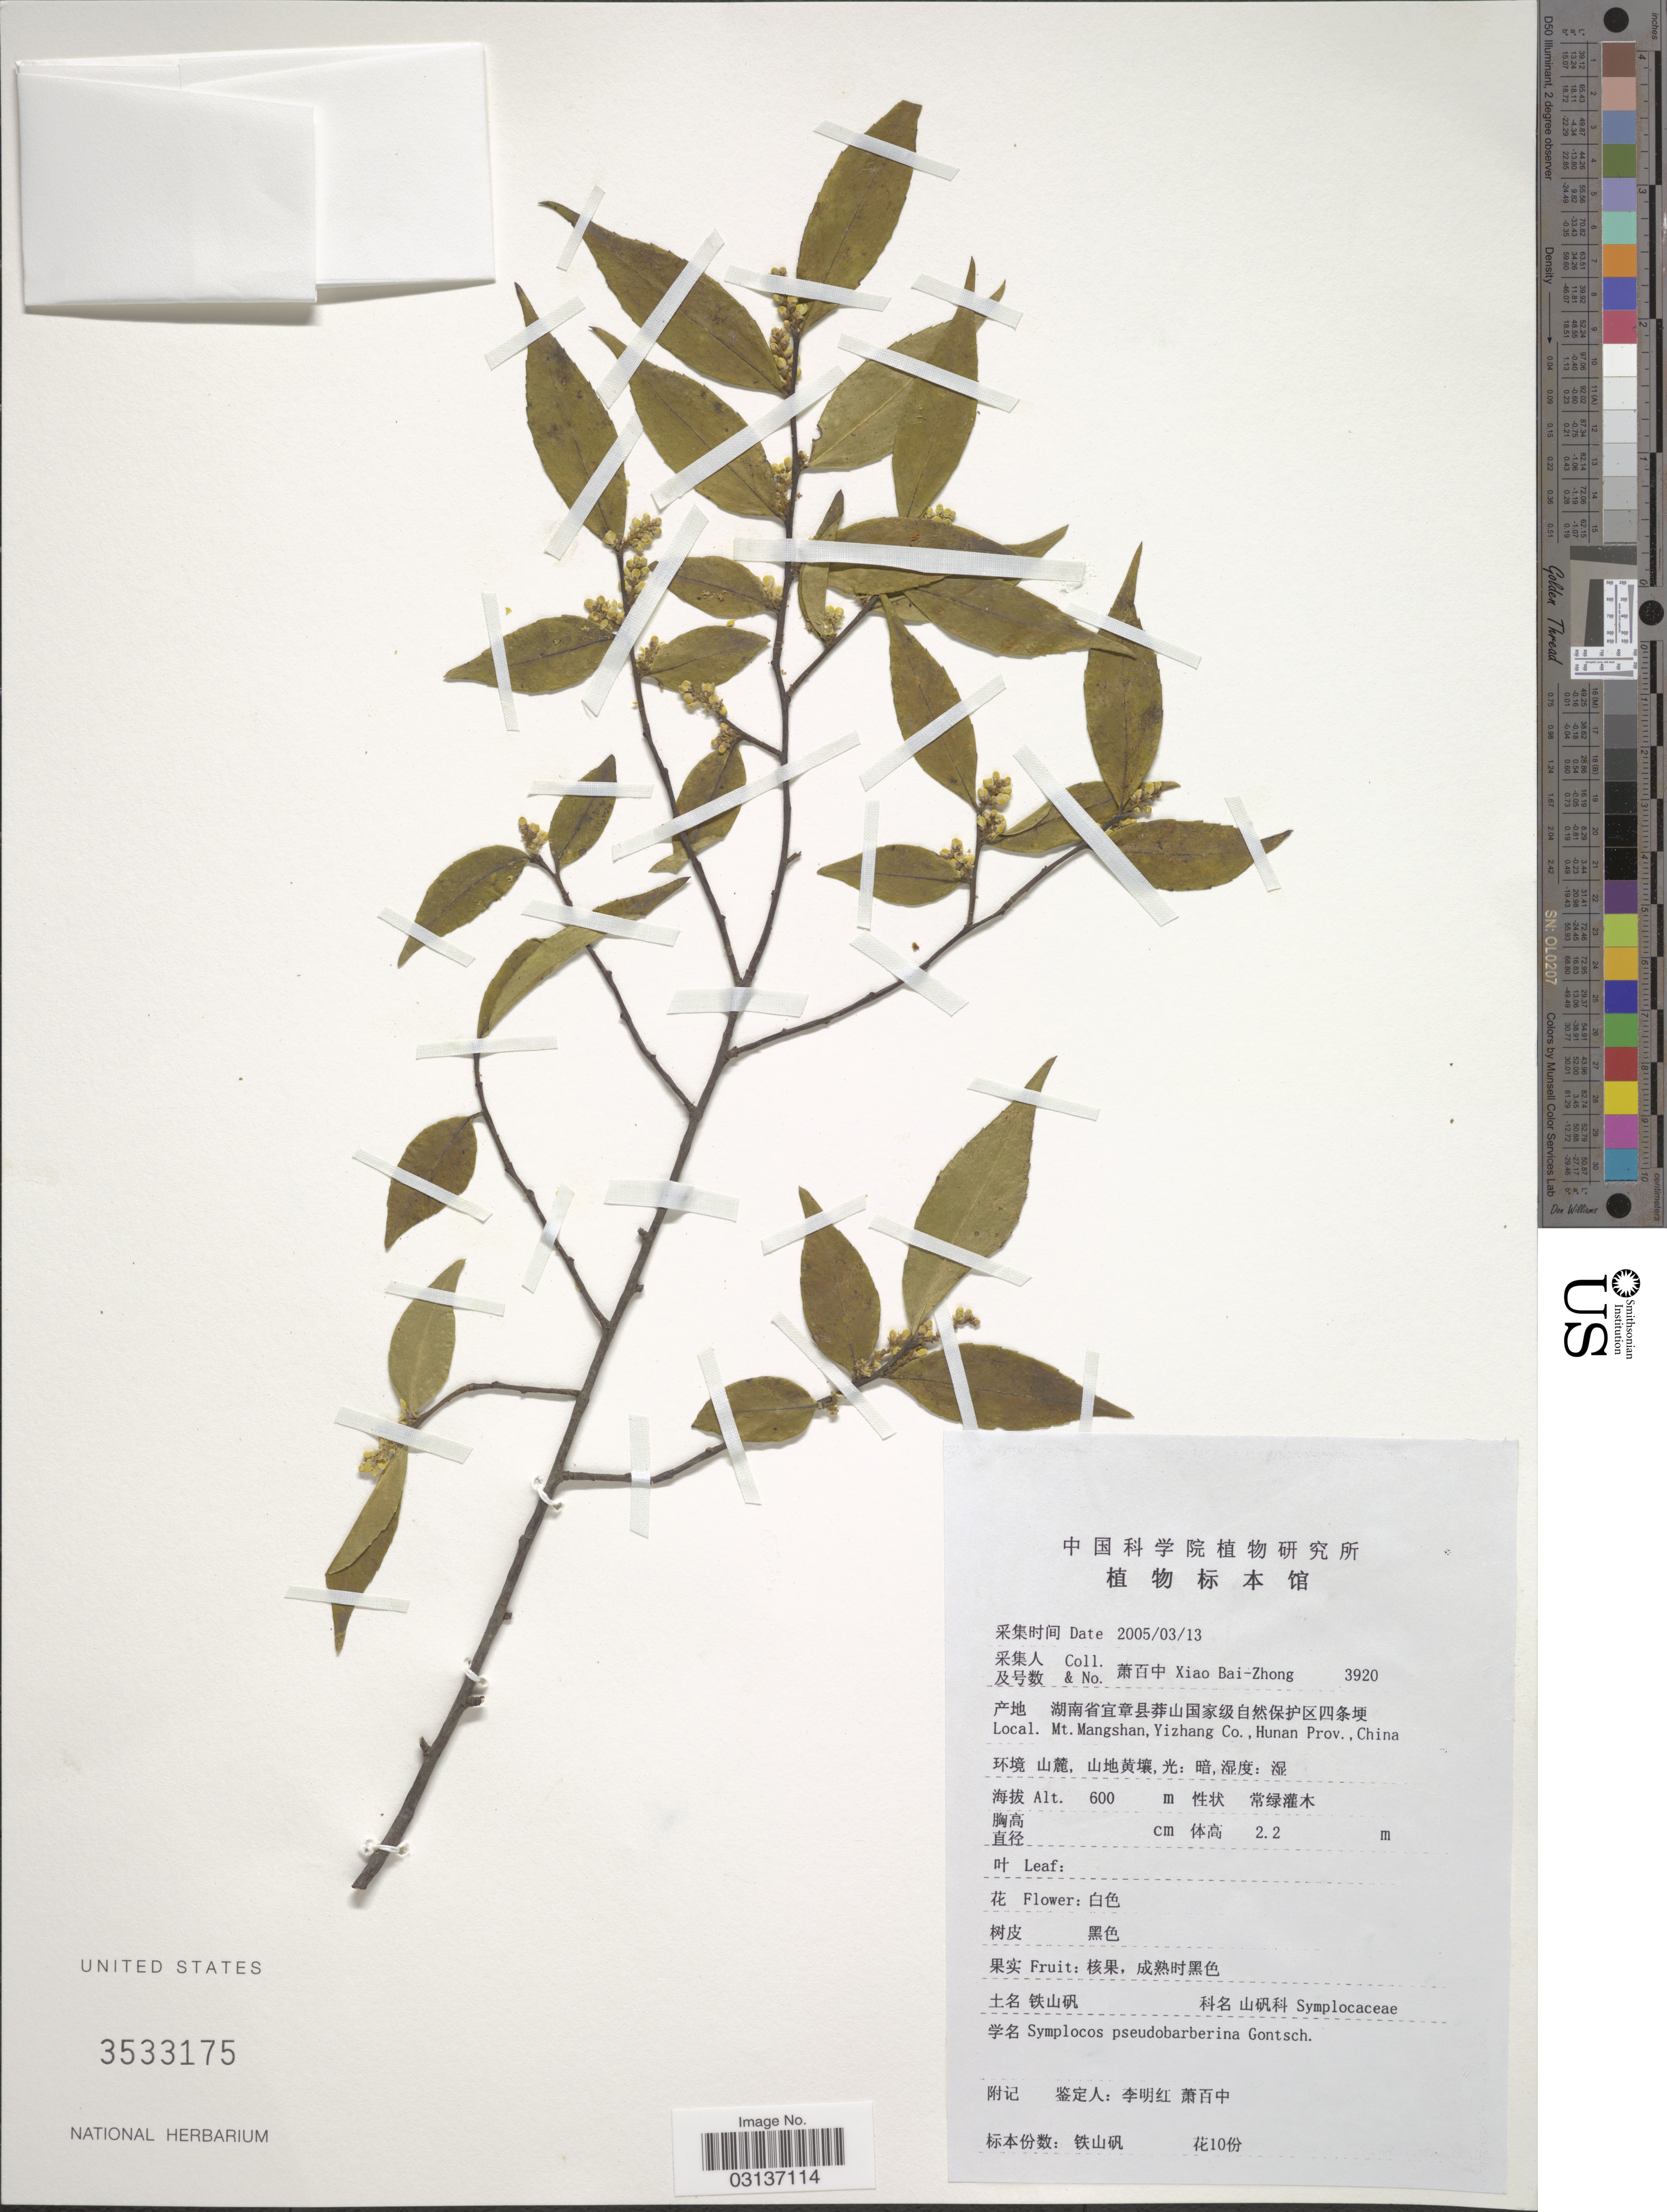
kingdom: Plantae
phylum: Tracheophyta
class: Magnoliopsida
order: Ericales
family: Symplocaceae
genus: Symplocos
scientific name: Symplocos pseudobarberina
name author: Gontsch.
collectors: B. Z. Xiao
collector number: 3920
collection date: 2005-03-13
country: China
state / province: Hunan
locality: Mt. Mangshan, Yizhang Co.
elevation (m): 600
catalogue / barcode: US 3533175